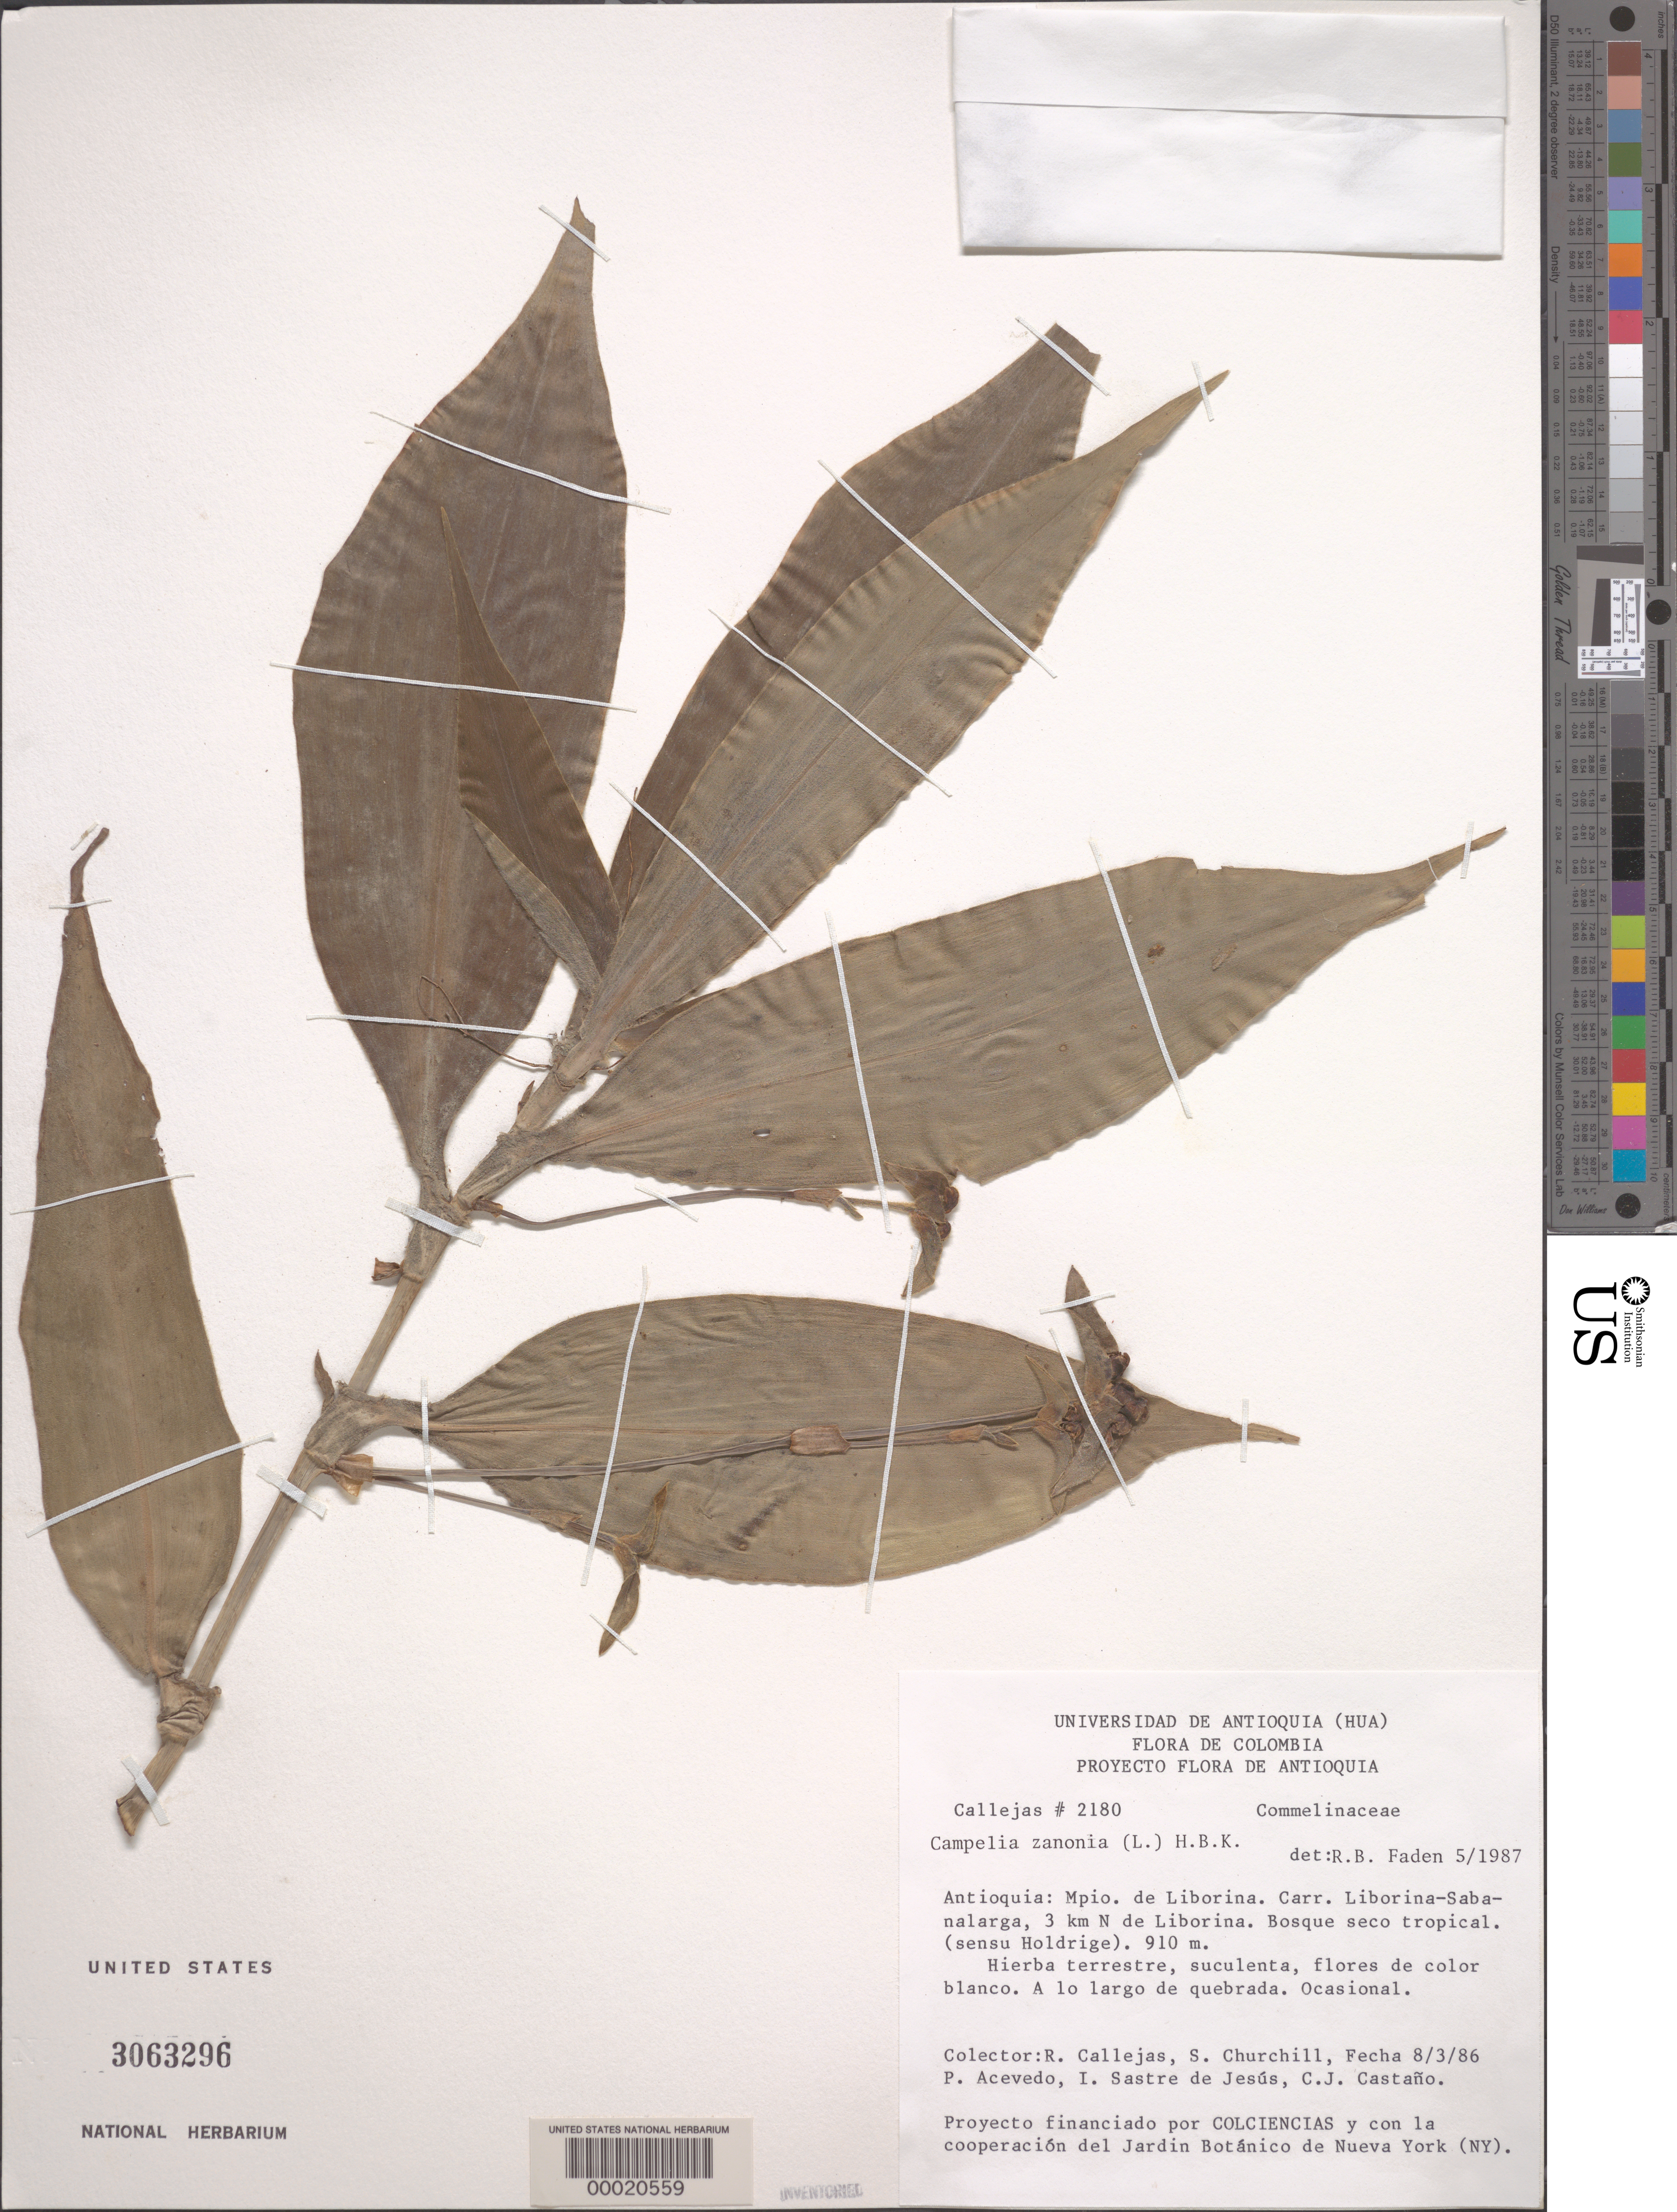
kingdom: Plantae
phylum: Tracheophyta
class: Liliopsida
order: Commelinales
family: Commelinaceae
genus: Tradescantia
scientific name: Tradescantia zanonia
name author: (L.) Sw.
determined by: Faden, Robert B., (US), Smithsonian Institution - National Museum of Natural History (UNITED STATES)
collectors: R. Callejas, S. Churchill, P. Acevedo-Rodr., C. Castano & I. Sastre-de Jesús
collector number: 2180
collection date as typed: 08 Mar 1986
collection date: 1986-03-08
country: Colombia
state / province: Antioquia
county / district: Liborina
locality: Carr. Liborina-Sabanalarga, 3 km N of Liborina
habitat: Moist tropical forest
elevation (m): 910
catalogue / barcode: US 3063296